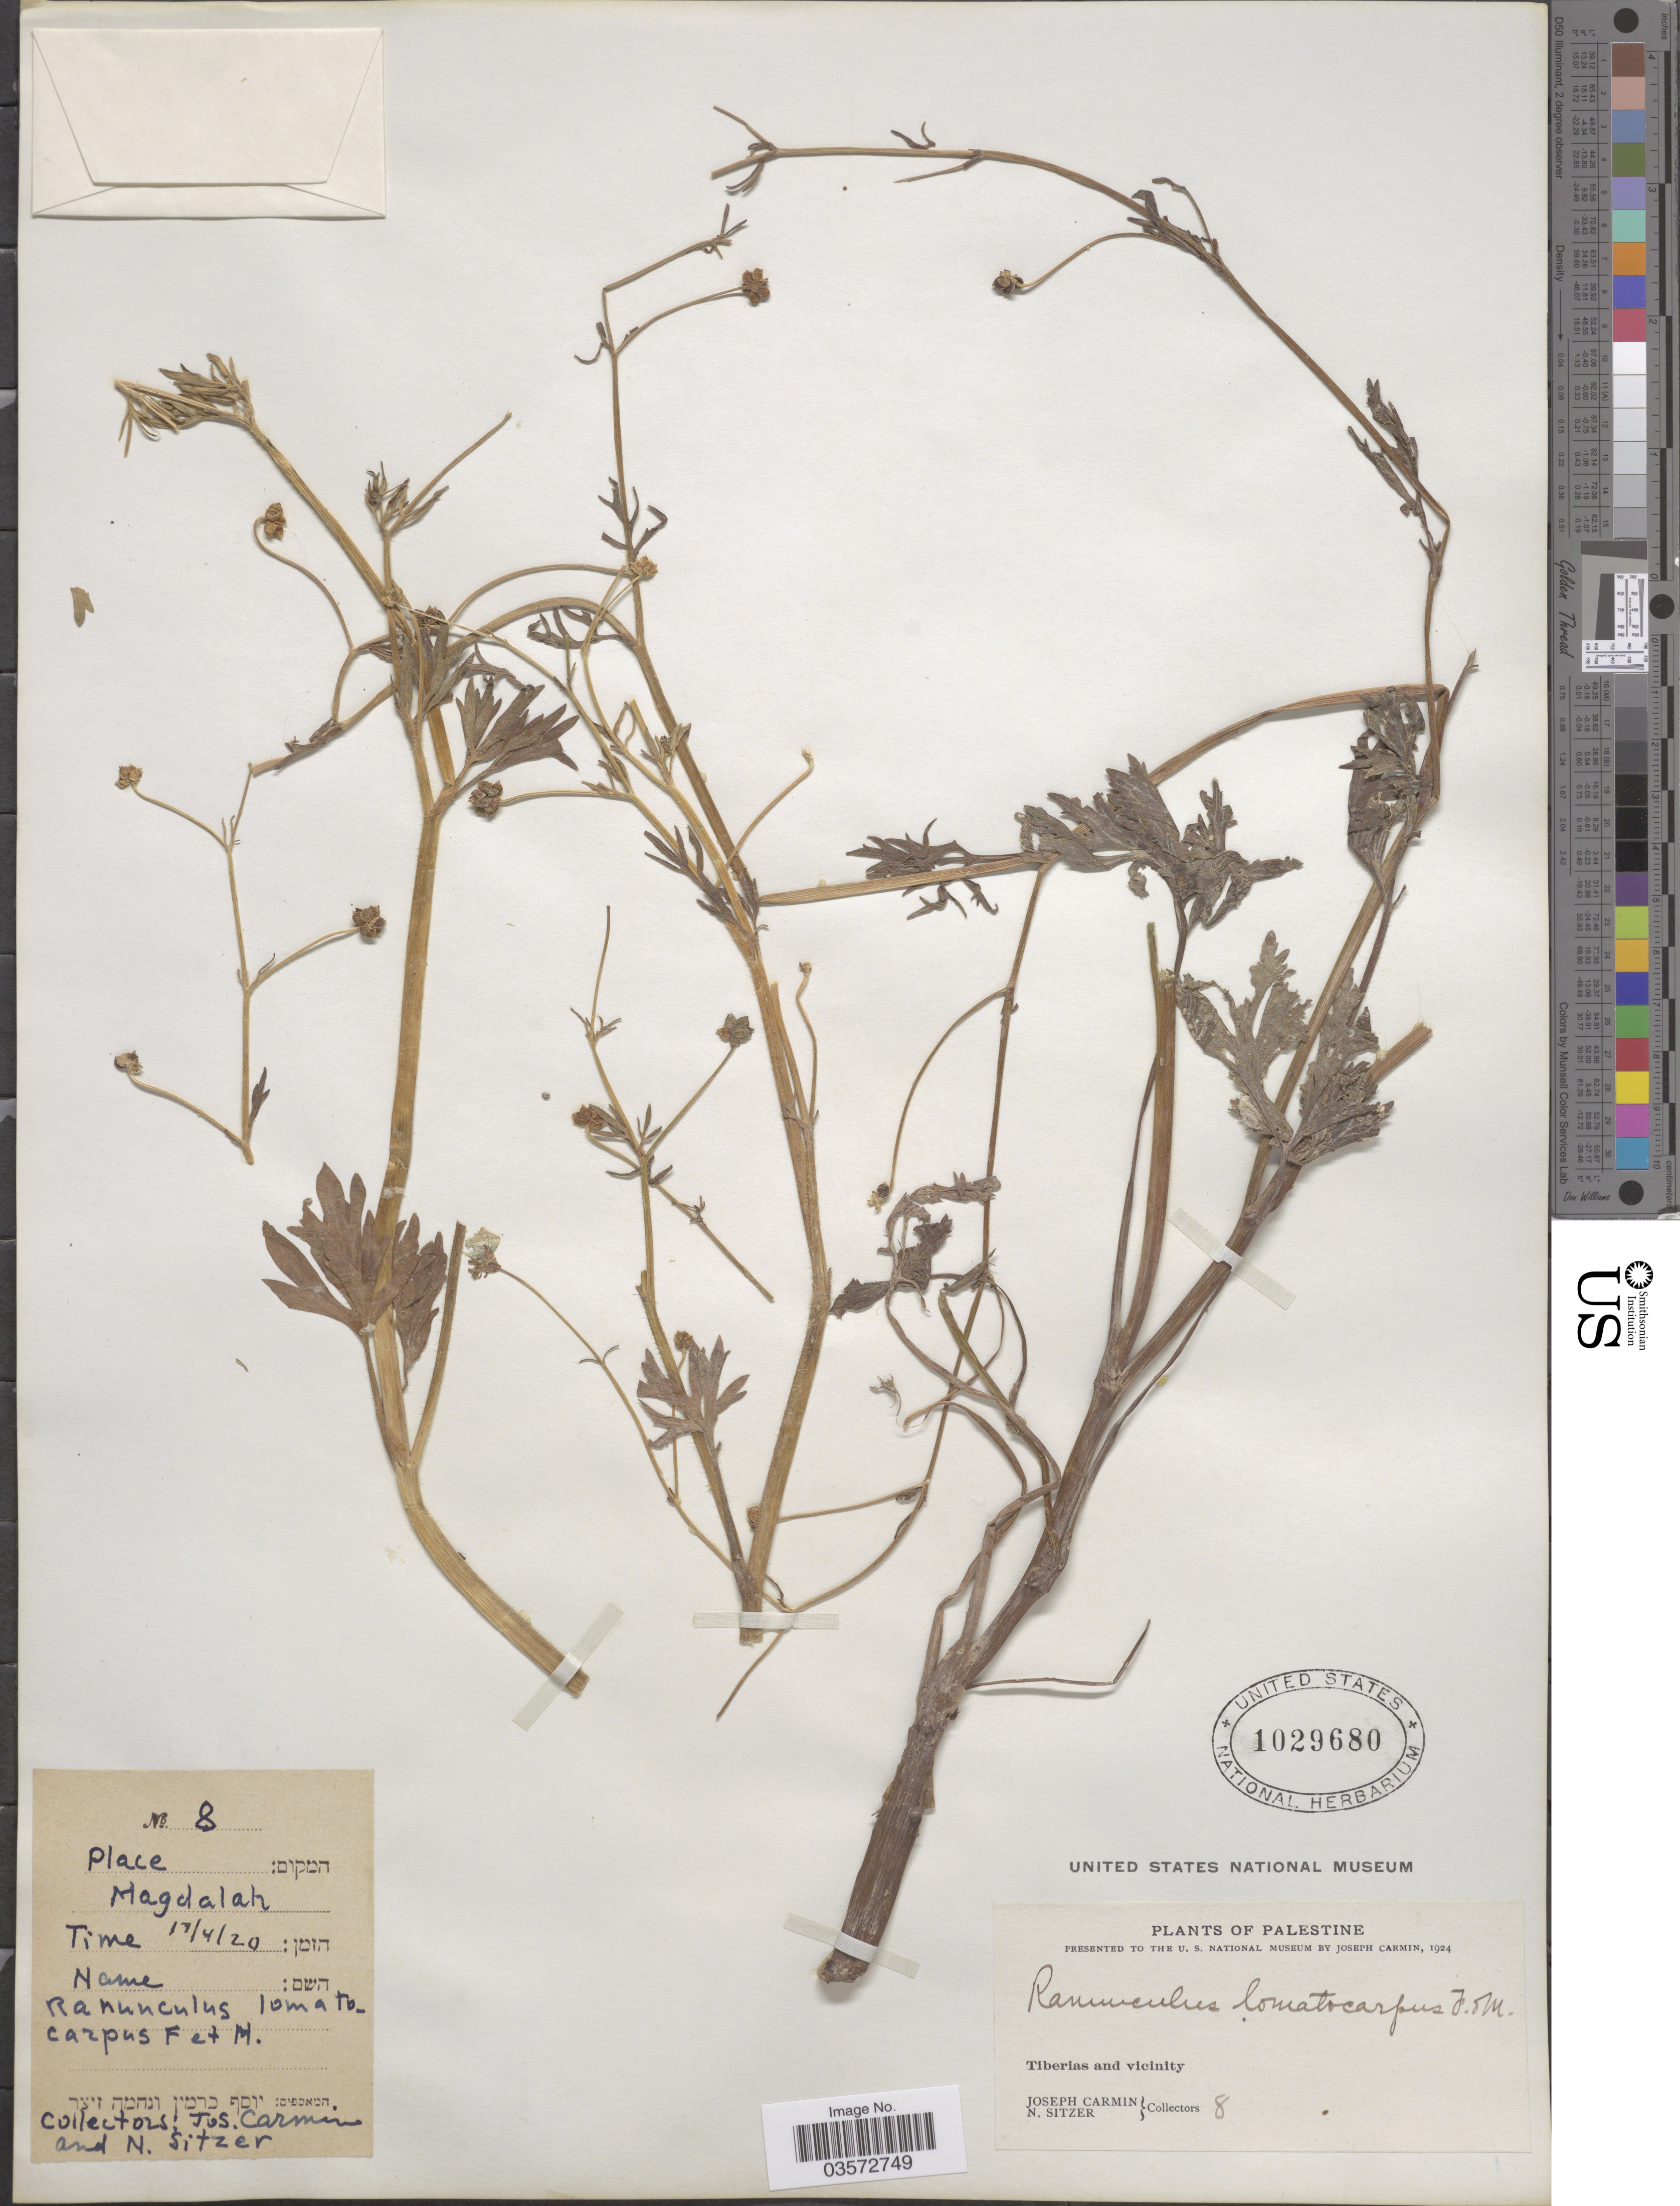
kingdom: Plantae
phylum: Tracheophyta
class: Magnoliopsida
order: Ranunculales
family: Ranunculaceae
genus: Ranunculus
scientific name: Ranunculus lomatocarpus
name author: Fisch. ex A. Spreng.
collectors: J. Carmin & N. Sitzer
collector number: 8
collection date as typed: Transcribed d/m/y: 17/4/20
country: Israel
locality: Palestine. Magdalah. Tiberias and vicinity.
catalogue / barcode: US 1029680